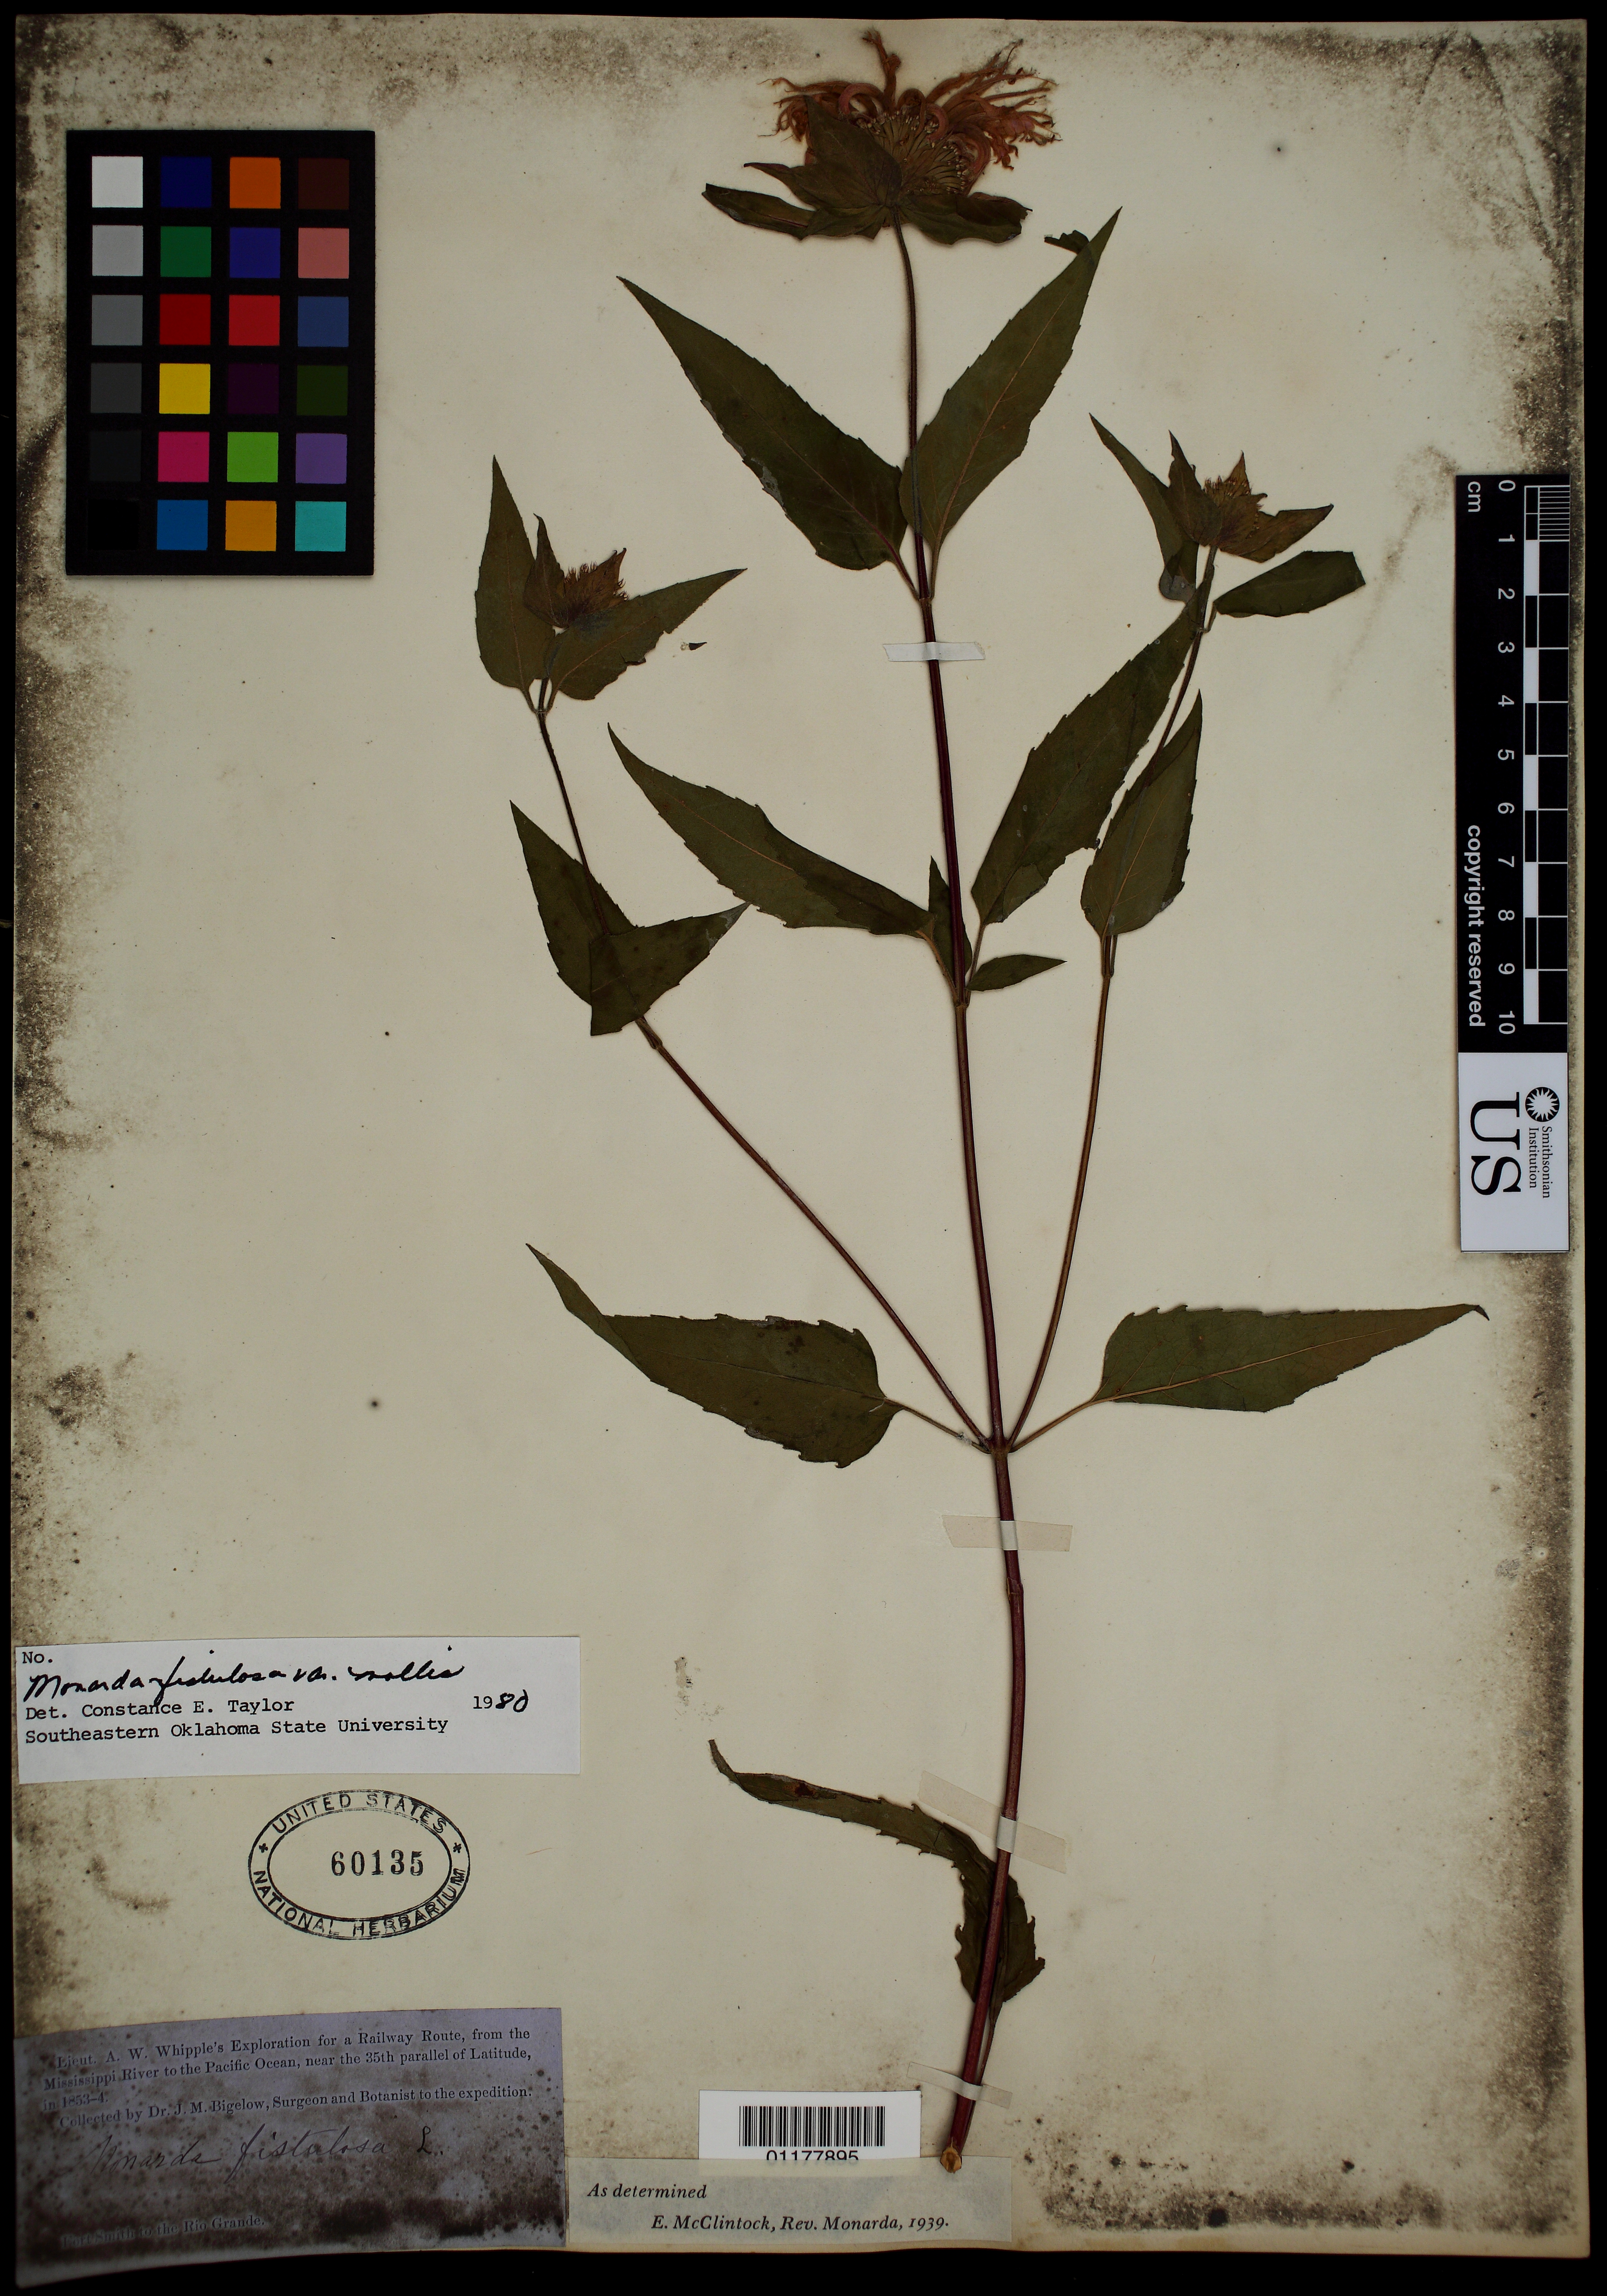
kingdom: Plantae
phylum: Tracheophyta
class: Magnoliopsida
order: Lamiales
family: Lamiaceae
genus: Monarda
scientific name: Monarda fistulosa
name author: L.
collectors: J. M. Bigelow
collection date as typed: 1853 to -- --- 1854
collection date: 1853/1854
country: United States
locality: Fort Smith to Rio Grande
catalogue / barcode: US 60135